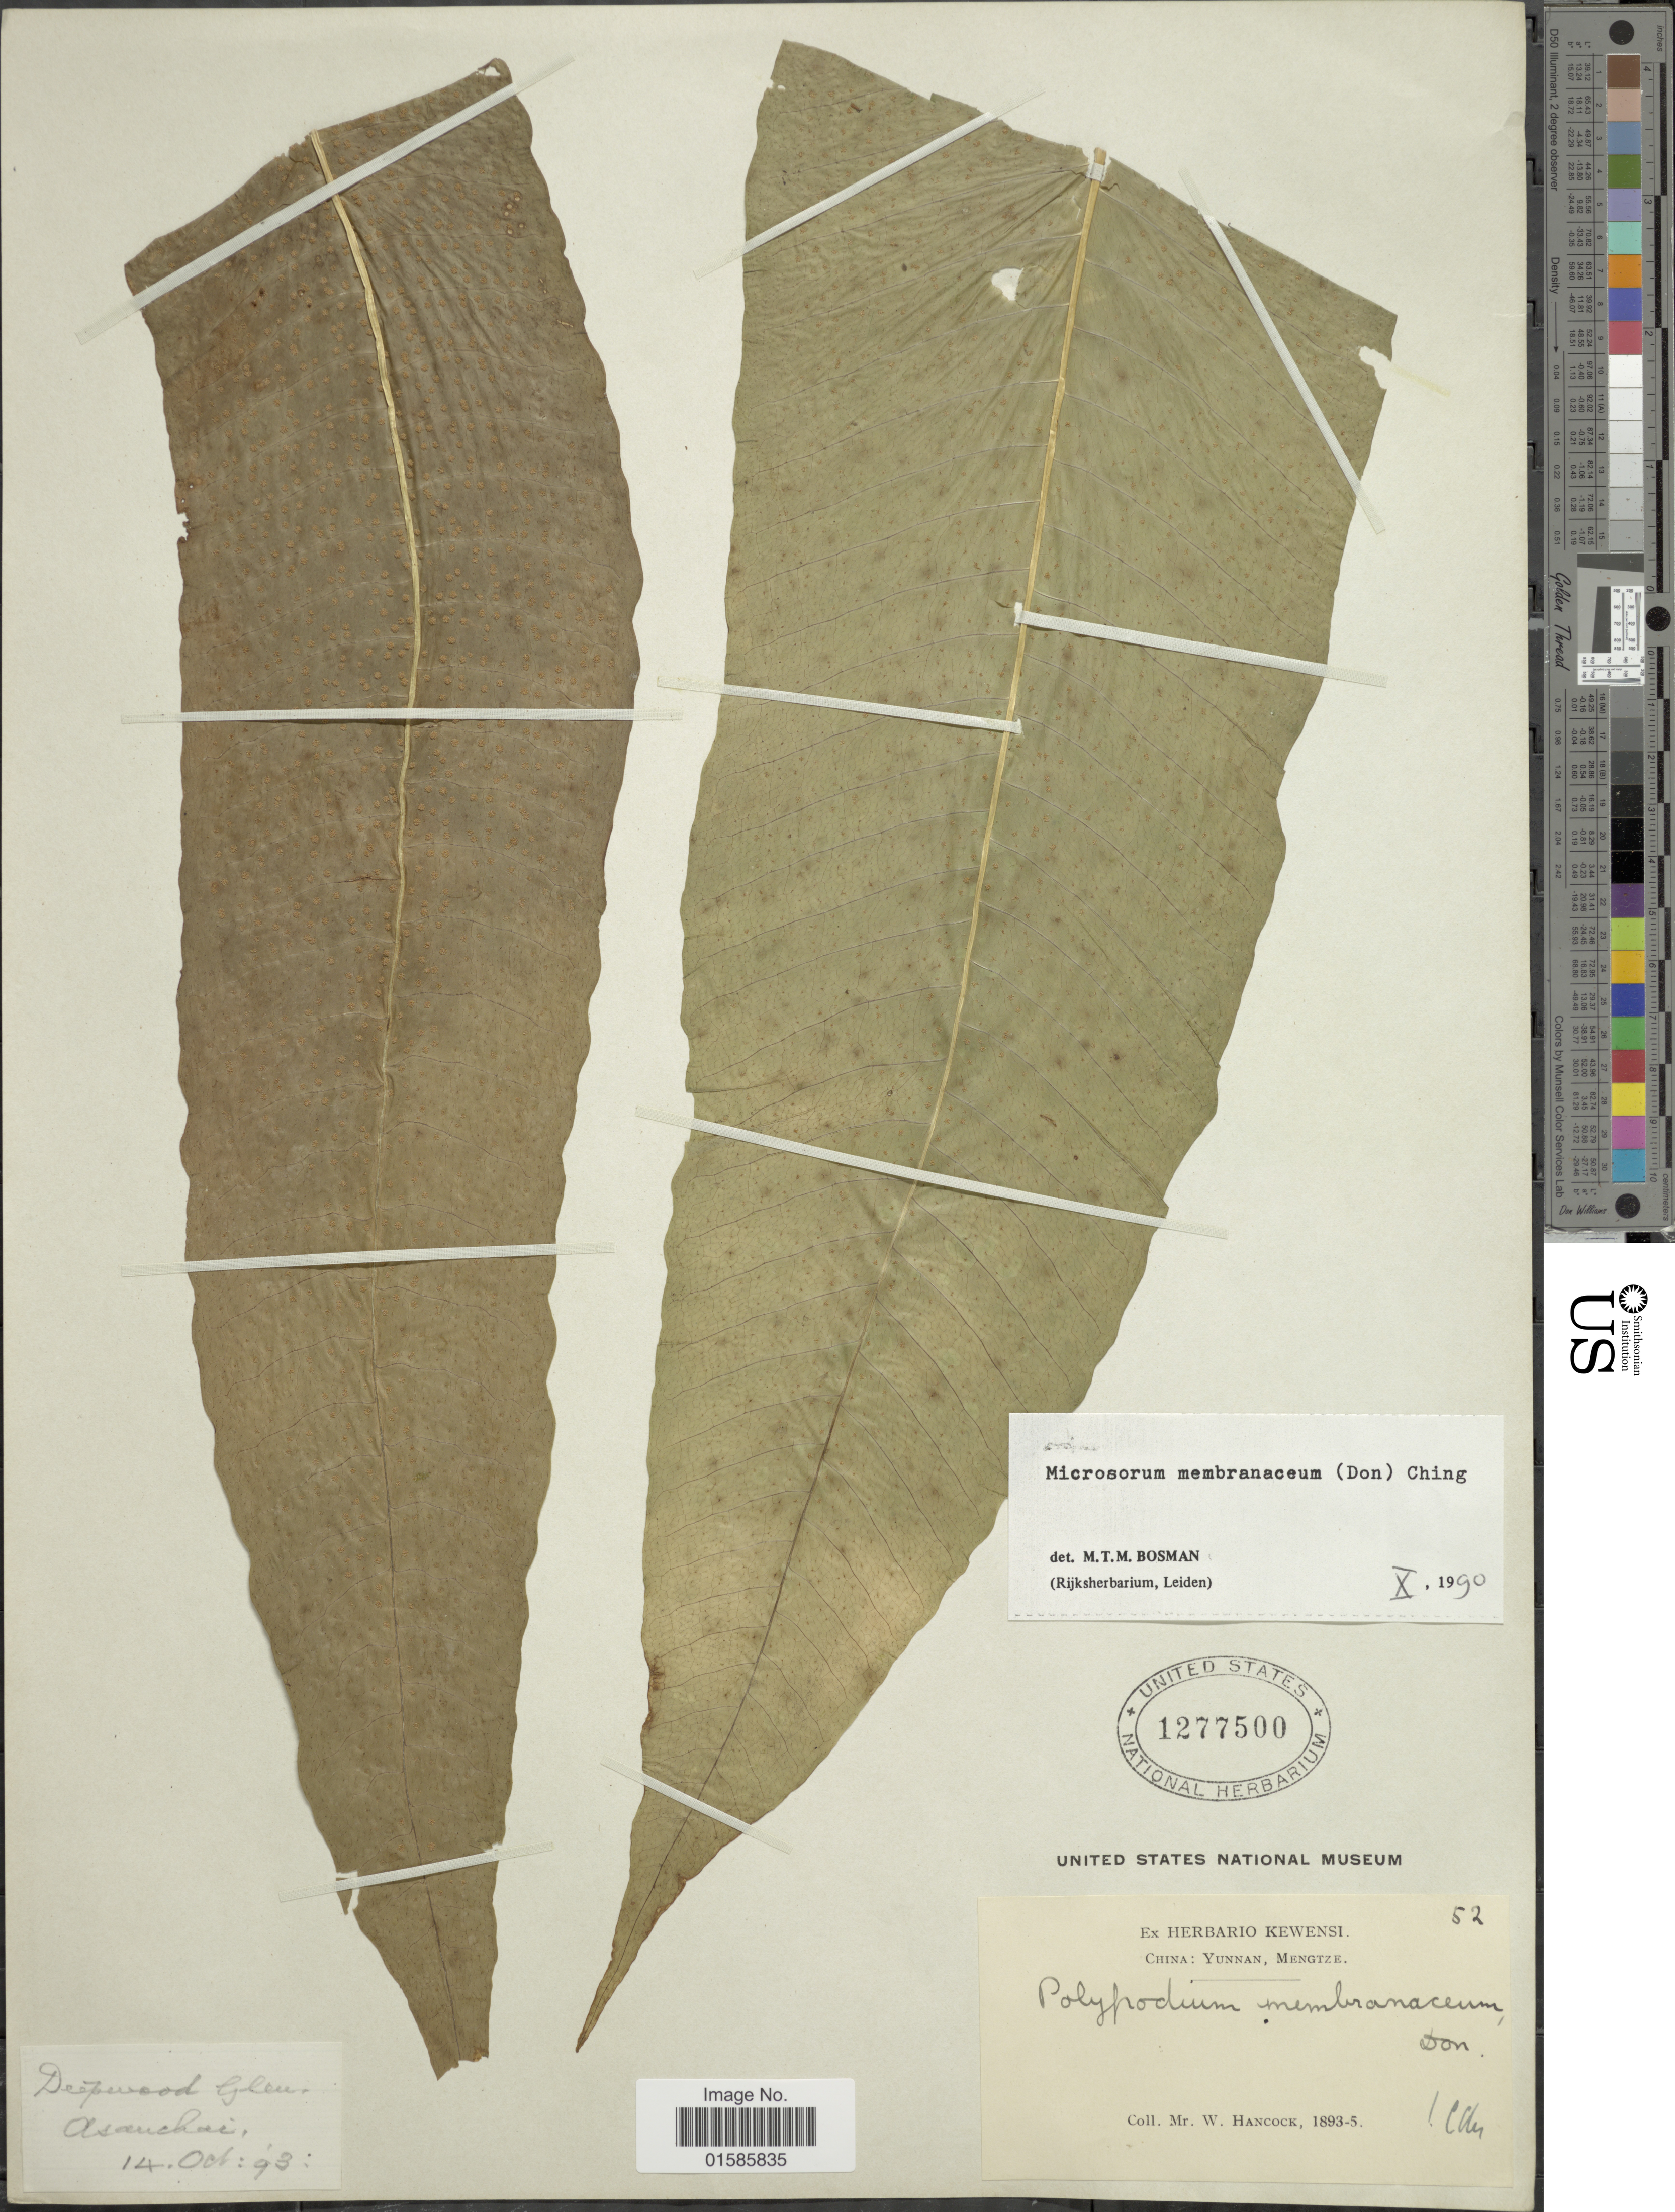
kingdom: Plantae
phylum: Tracheophyta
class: Polypodiopsida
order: Polypodiales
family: Polypodiaceae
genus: Microsorum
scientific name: Microsorum membranaceum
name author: (D. Don) Ching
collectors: W. Hancock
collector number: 52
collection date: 1893/1895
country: China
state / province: Yunnan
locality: Mengtze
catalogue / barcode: US 1277500